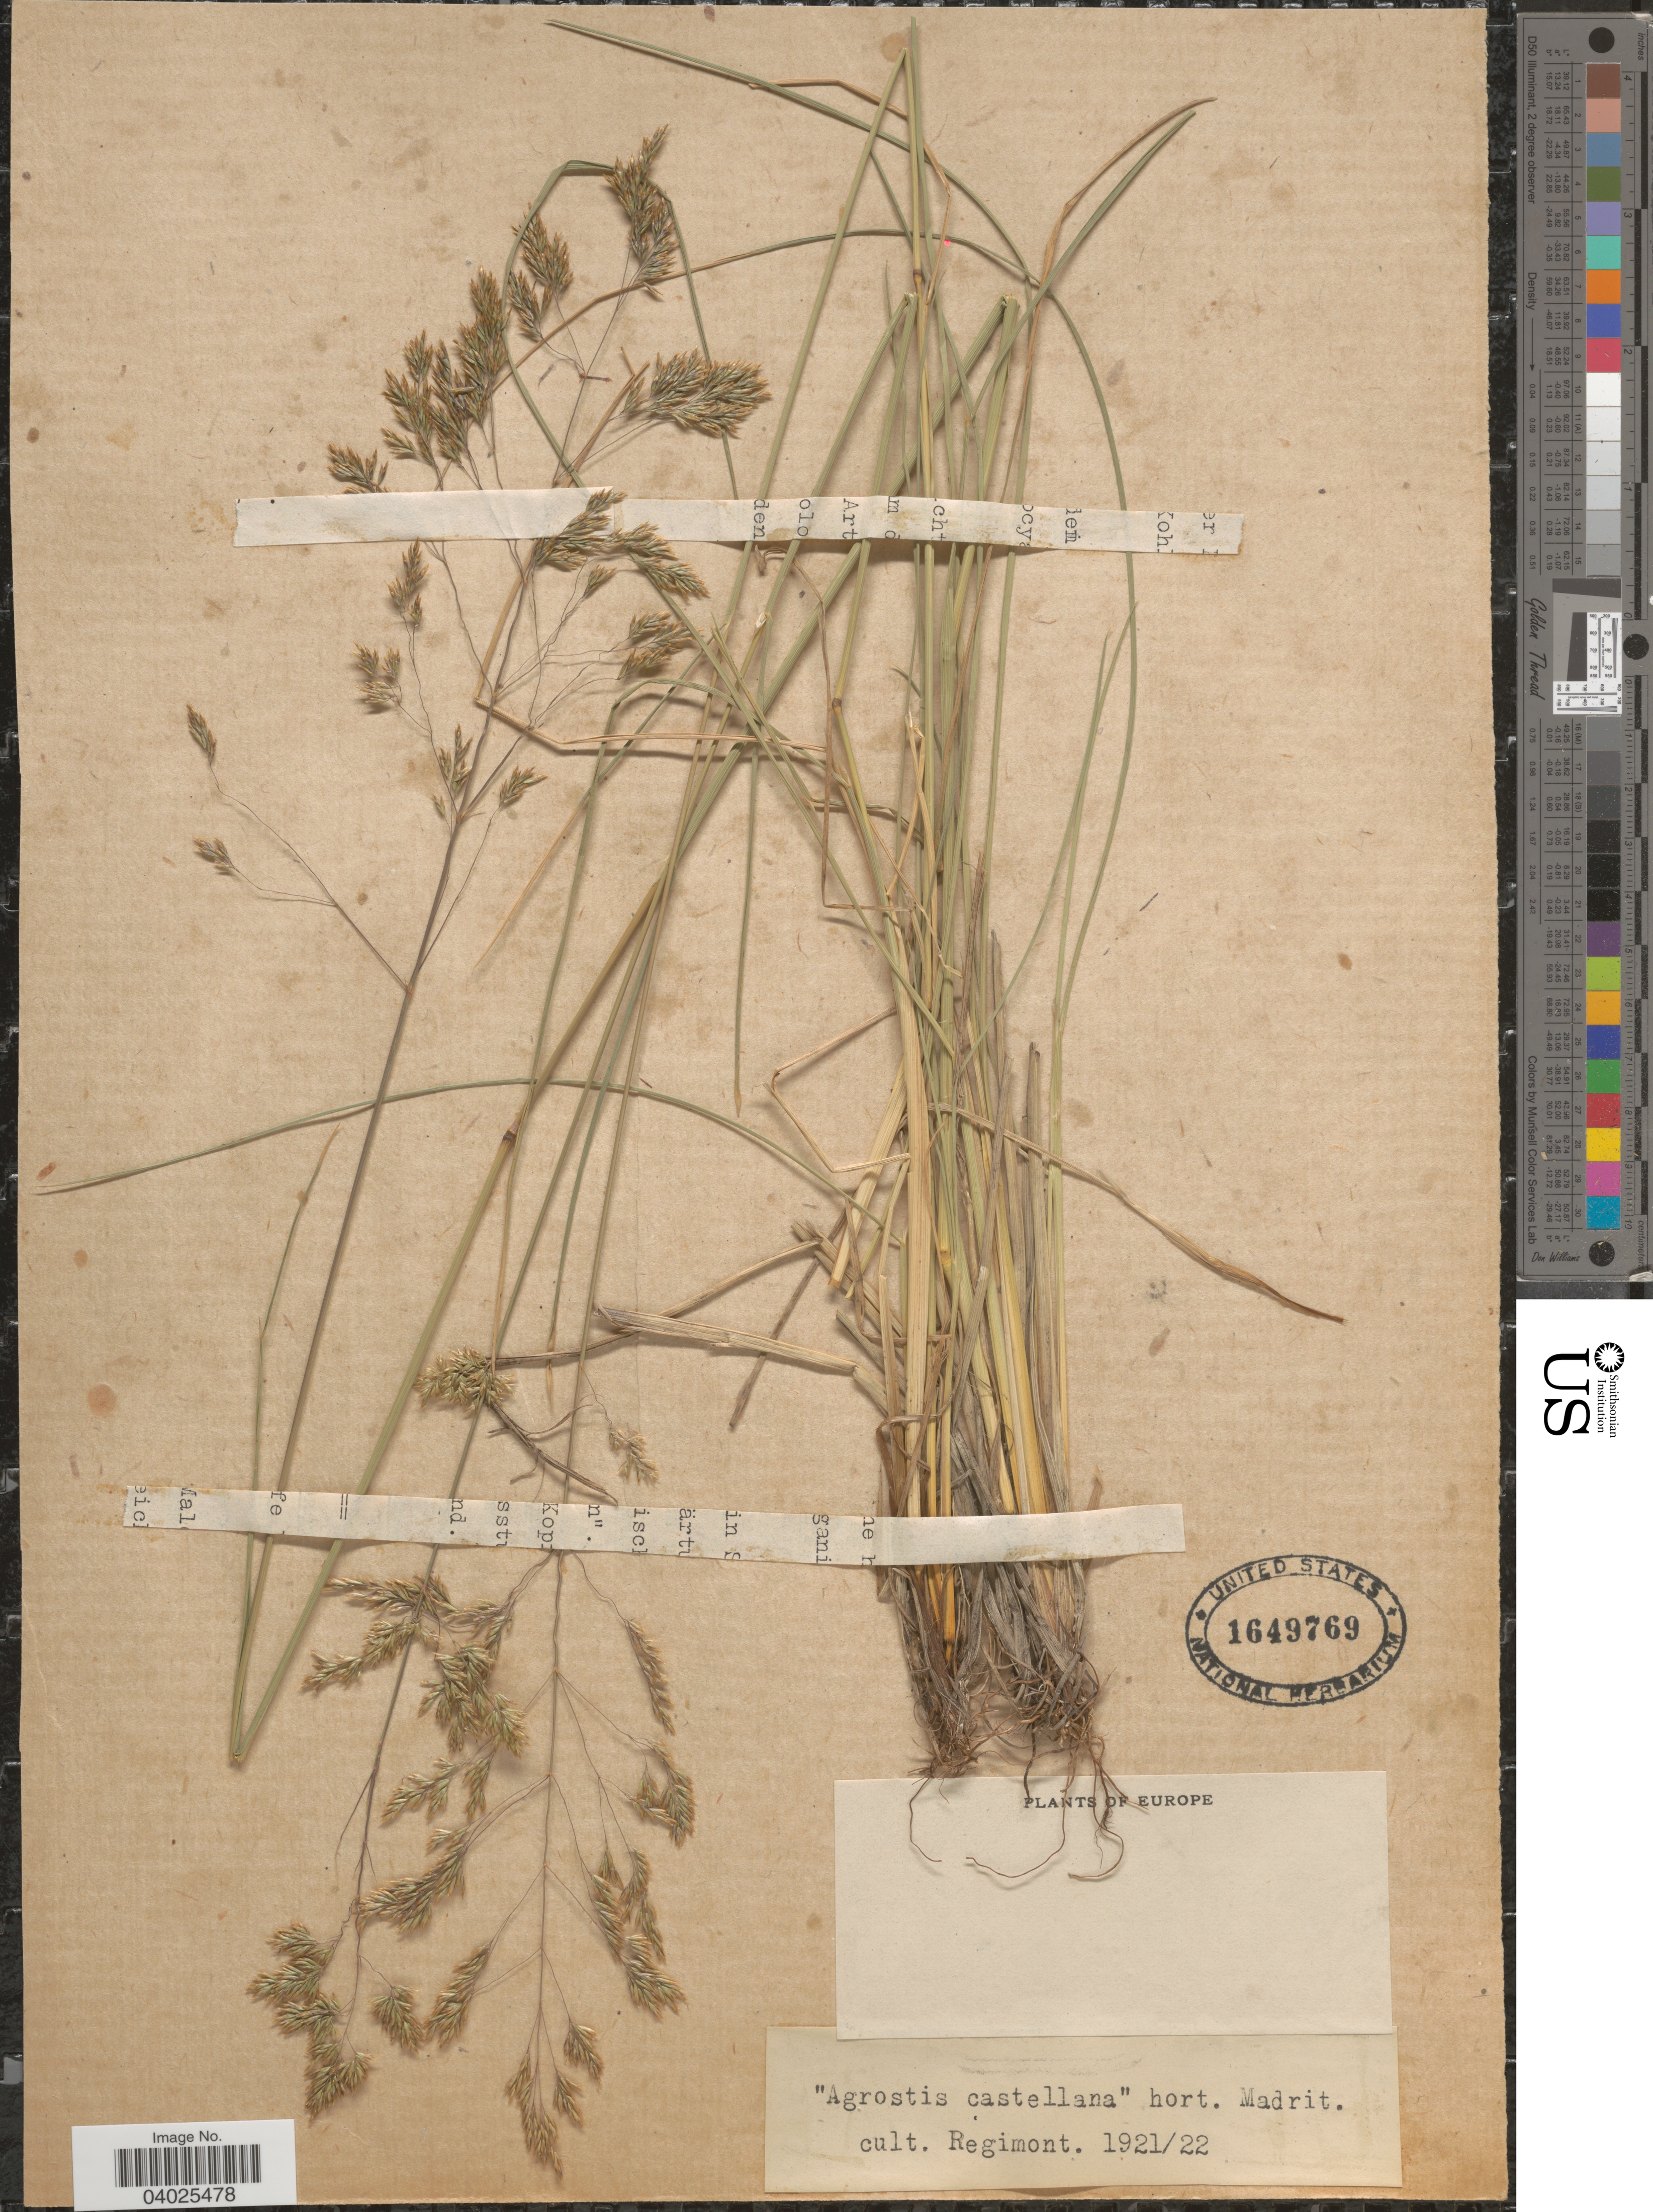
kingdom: Plantae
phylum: Tracheophyta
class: Liliopsida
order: Poales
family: Poaceae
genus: Agrostis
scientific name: Agrostis castellana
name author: Boiss. & Reut.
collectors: Regimont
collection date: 1921/1922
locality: Europe.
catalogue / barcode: US 1649769